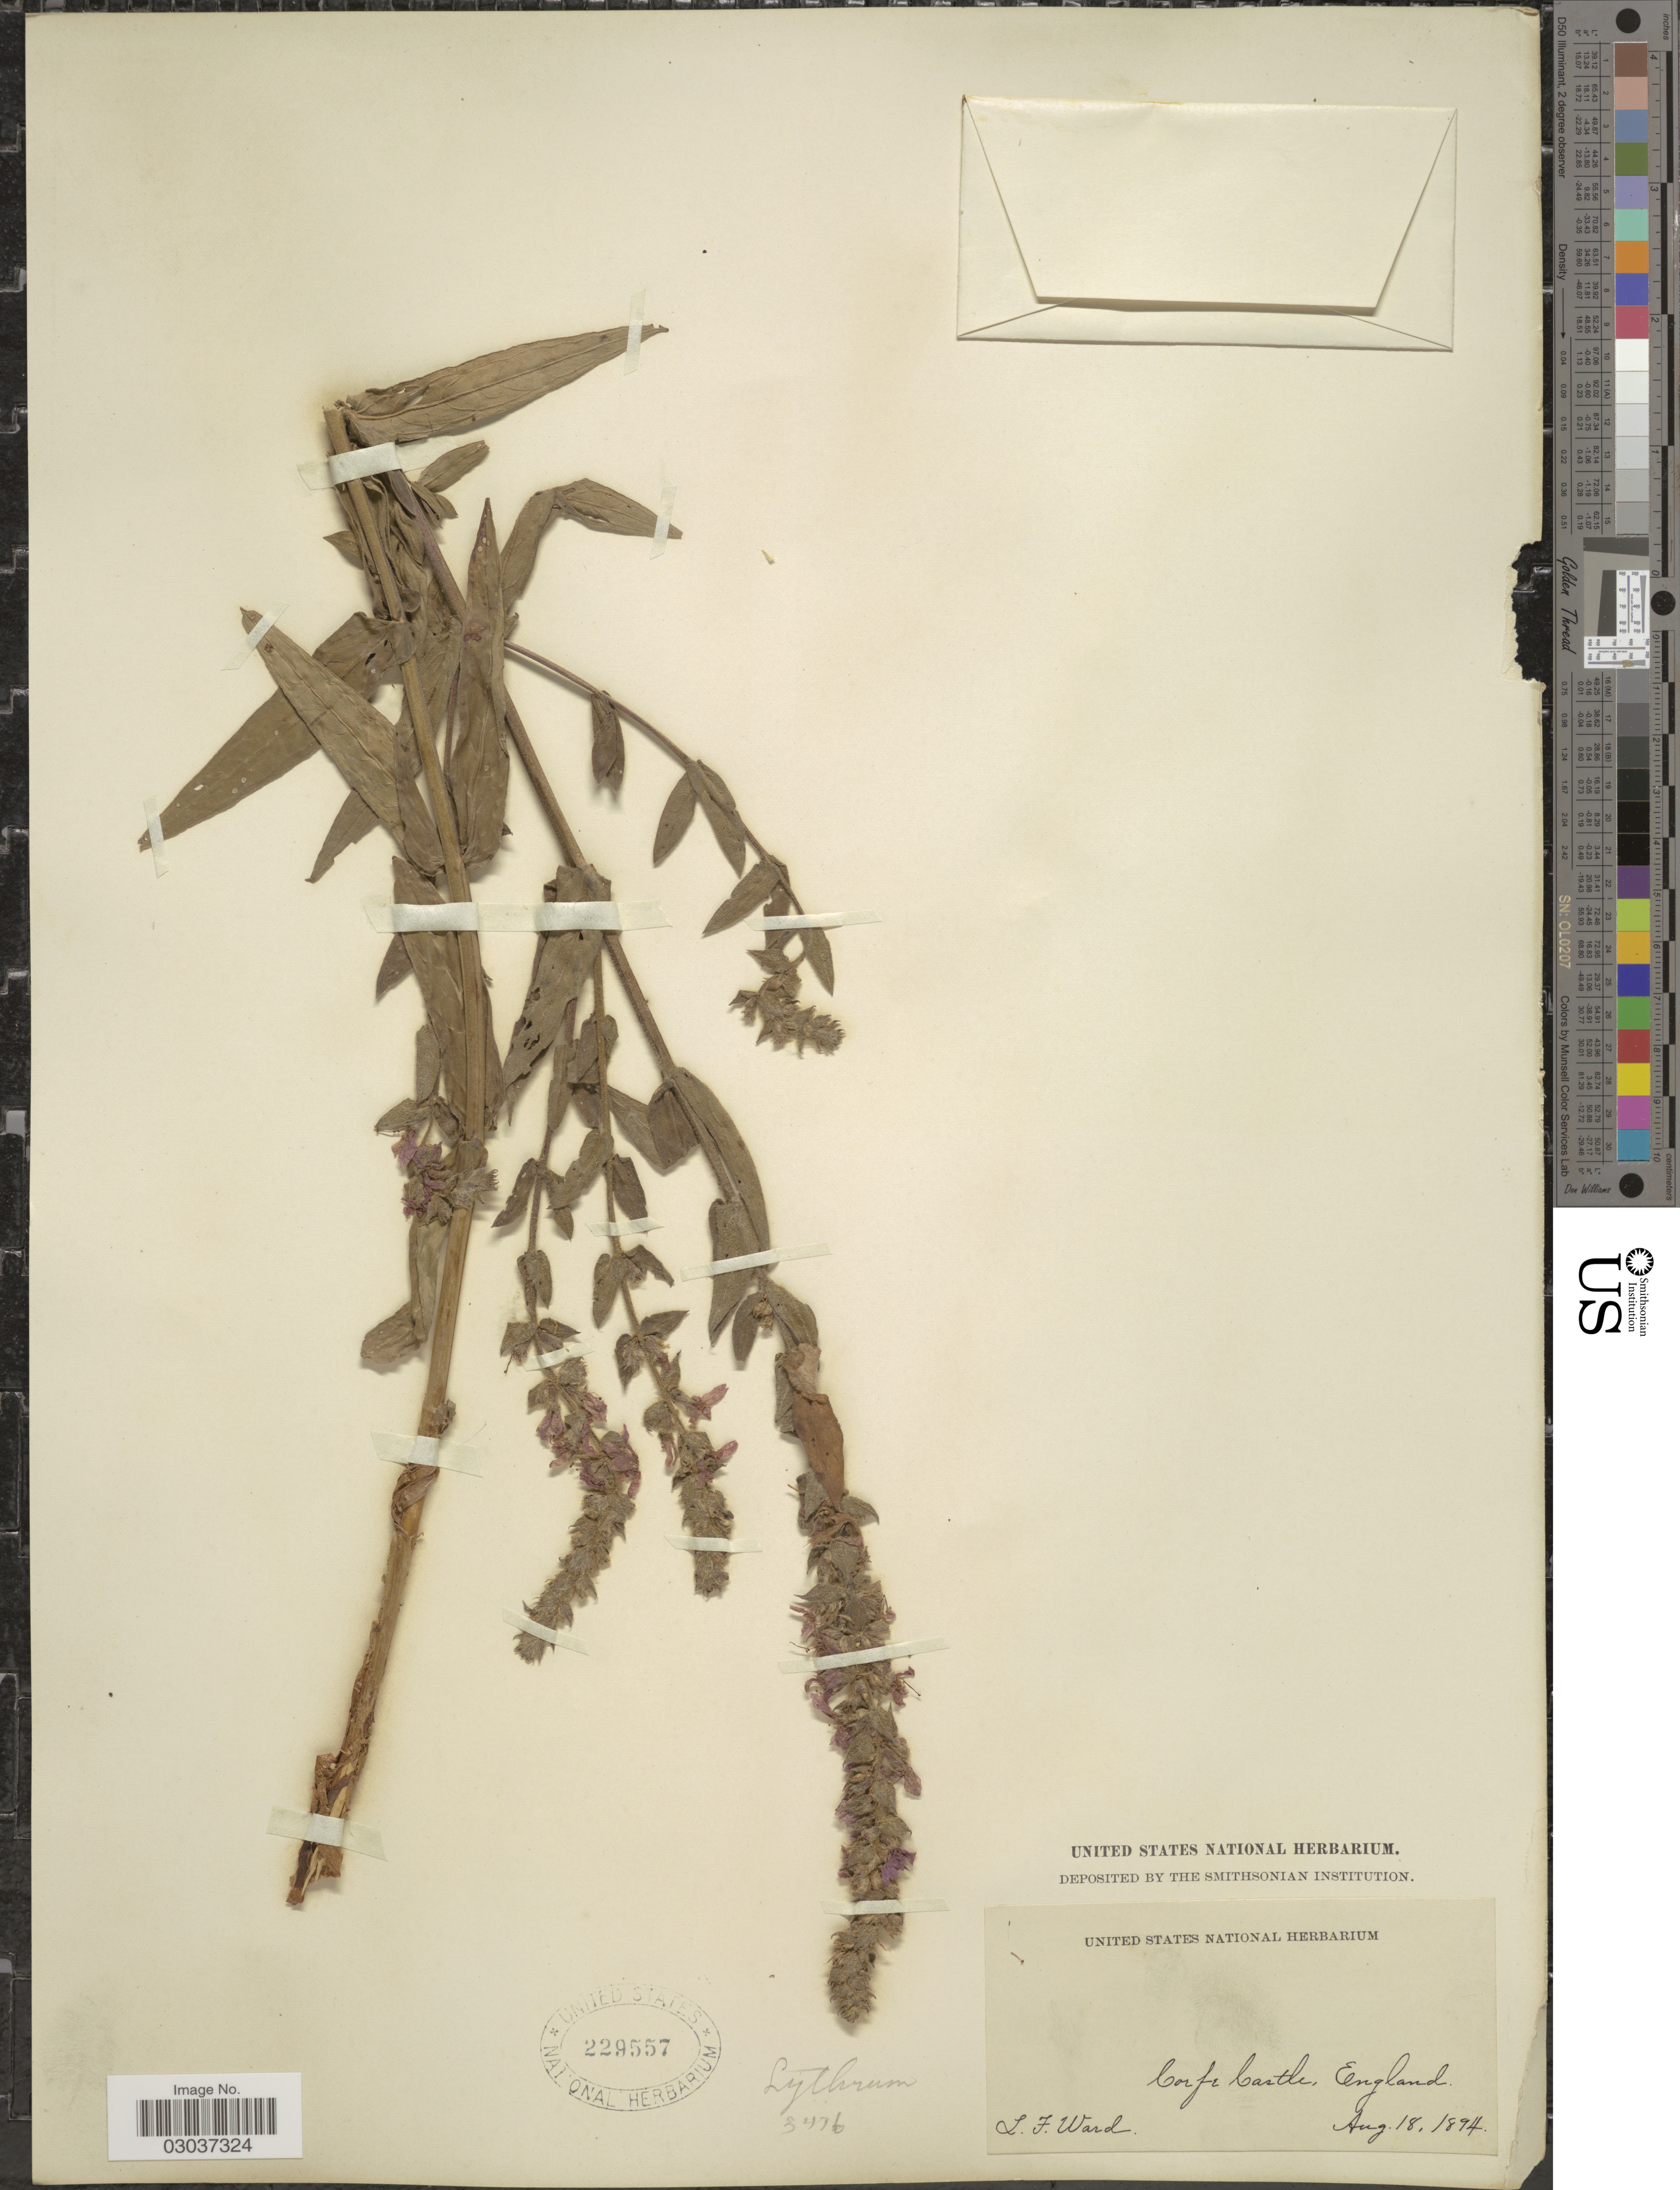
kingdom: Plantae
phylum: Tracheophyta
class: Magnoliopsida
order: Myrtales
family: Lythraceae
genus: Lythrum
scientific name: Lythrum salicaria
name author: L.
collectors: L. Ward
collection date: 1894-08-18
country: United Kingdom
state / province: England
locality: Corfe Castle.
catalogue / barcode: US 229557